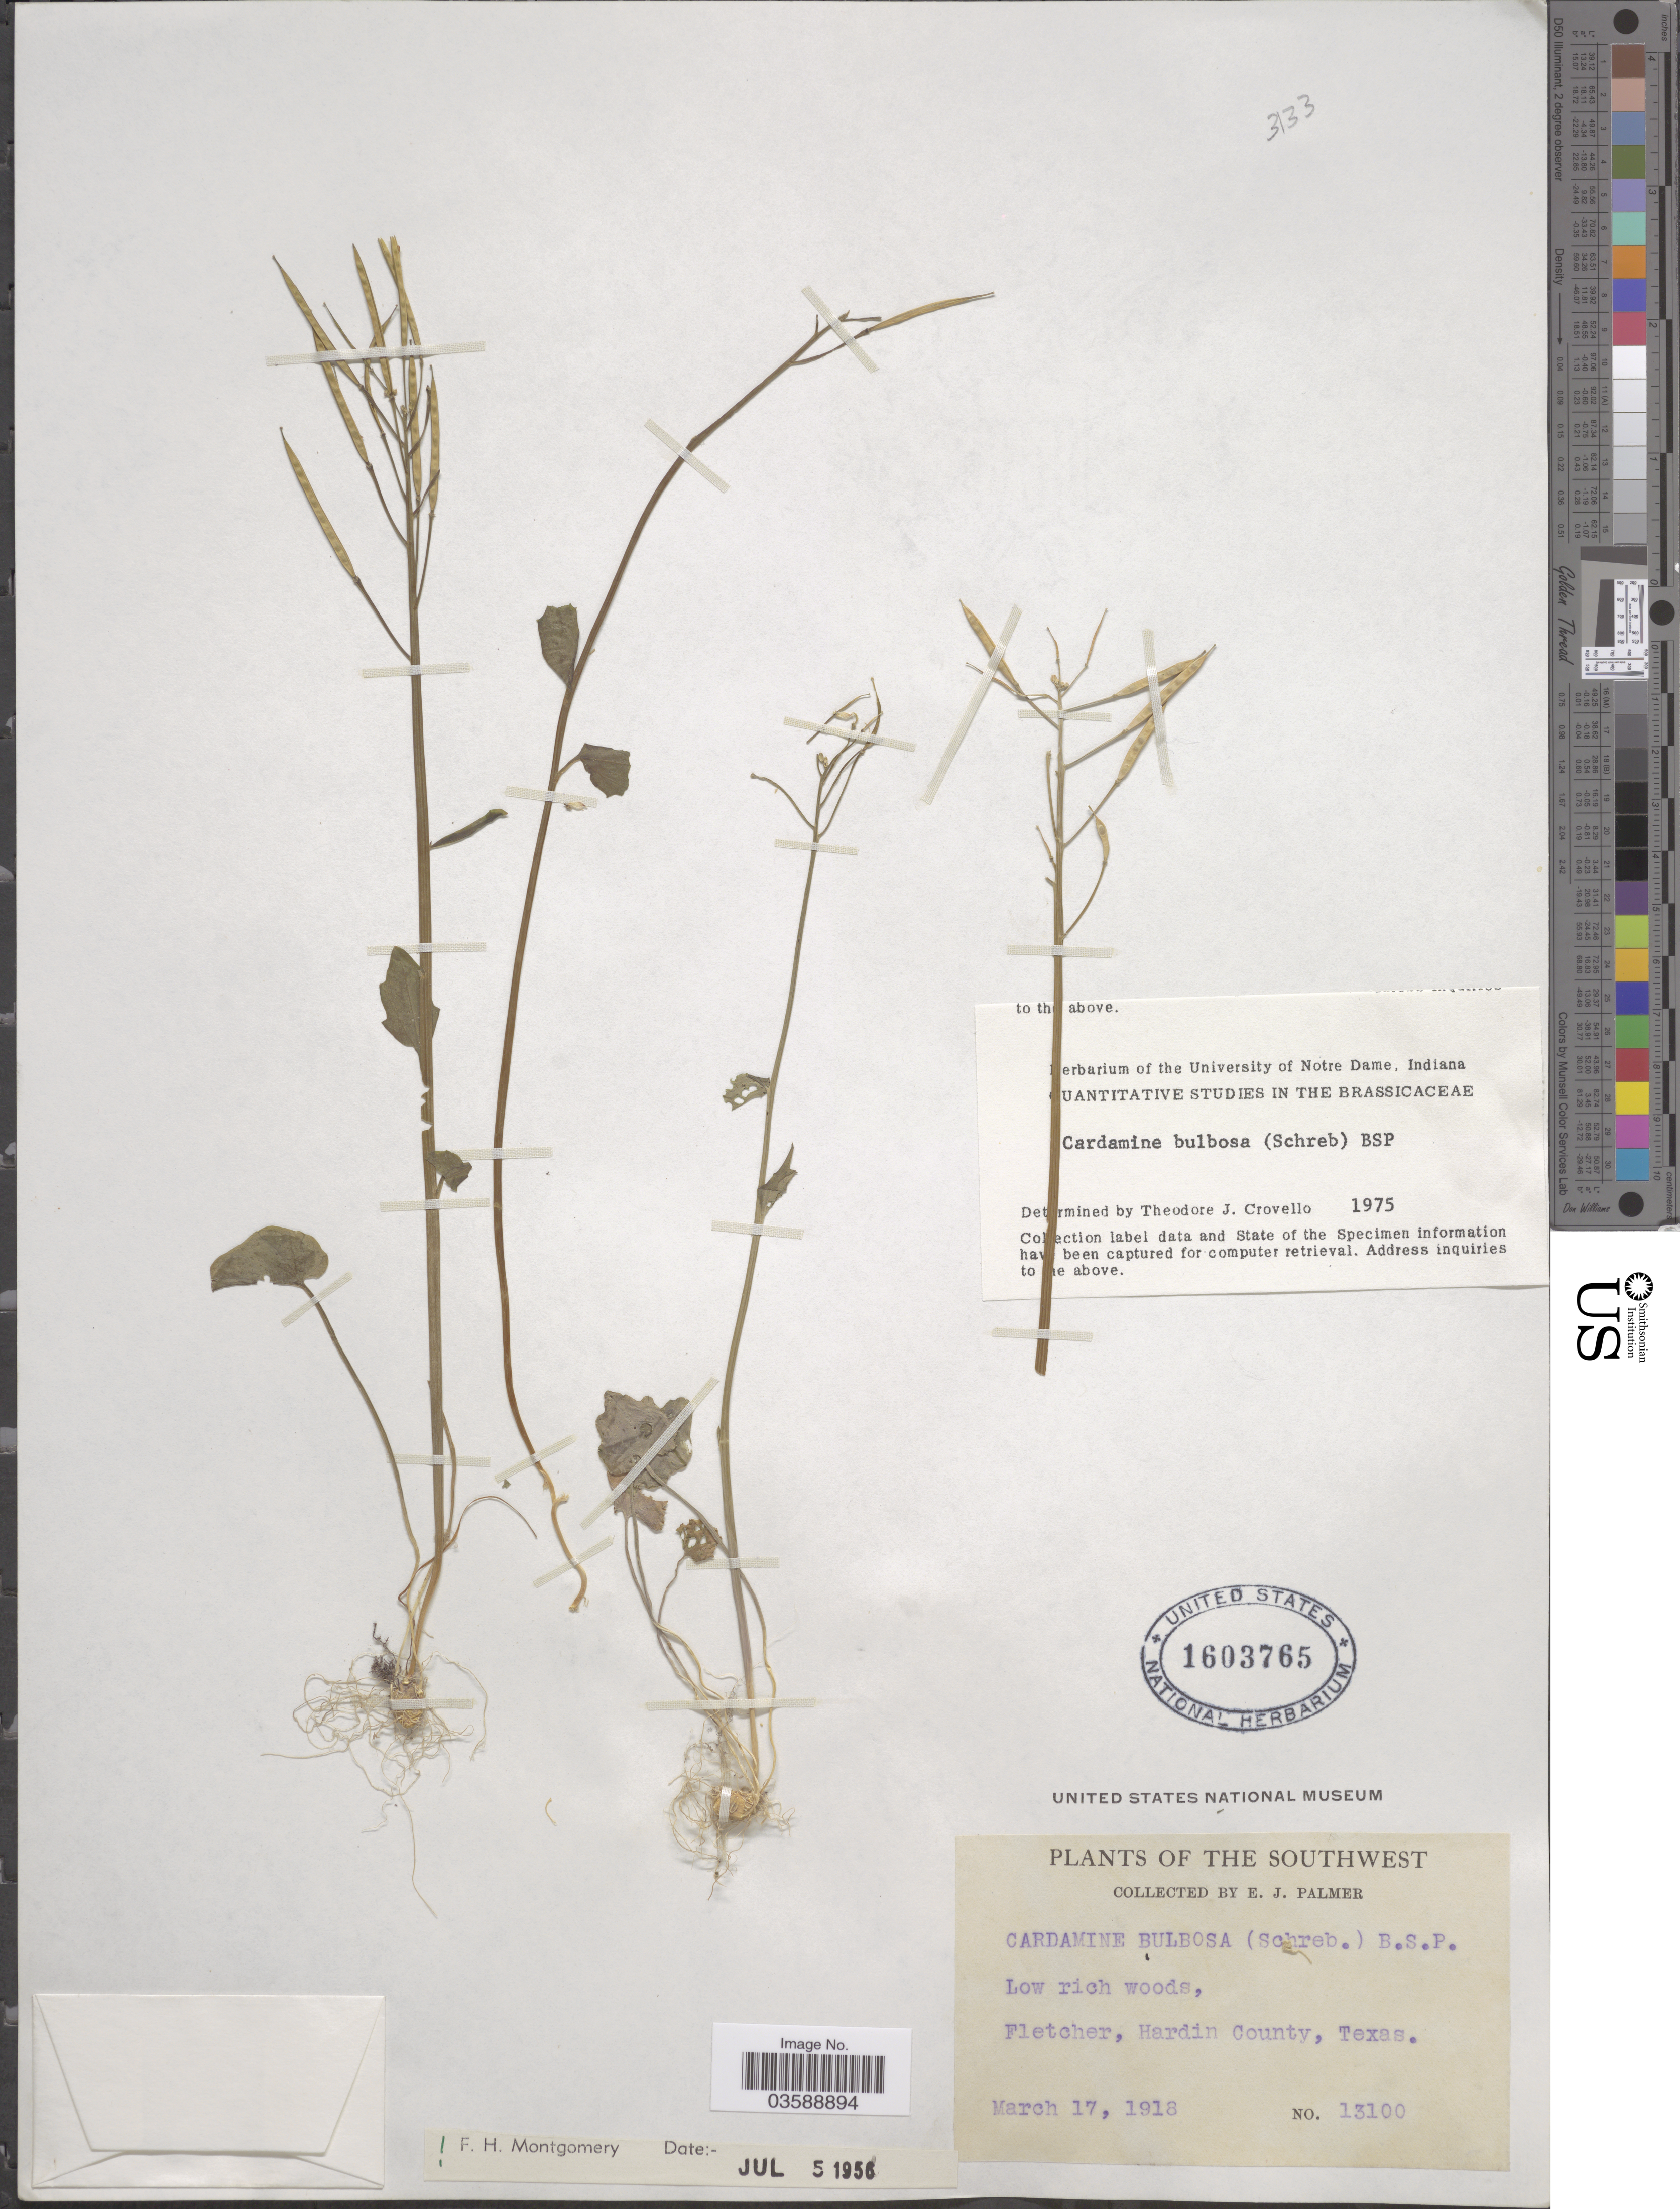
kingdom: Plantae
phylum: Tracheophyta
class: Magnoliopsida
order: Brassicales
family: Brassicaceae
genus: Cardamine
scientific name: Cardamine bulbosa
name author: (Schreb. ex Muhl.) Britton et al.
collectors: E. J. Palmer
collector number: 13100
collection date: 1918-03-17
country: United States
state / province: Texas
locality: Southwest. Fletcher, Hardin County.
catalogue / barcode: US 1603765